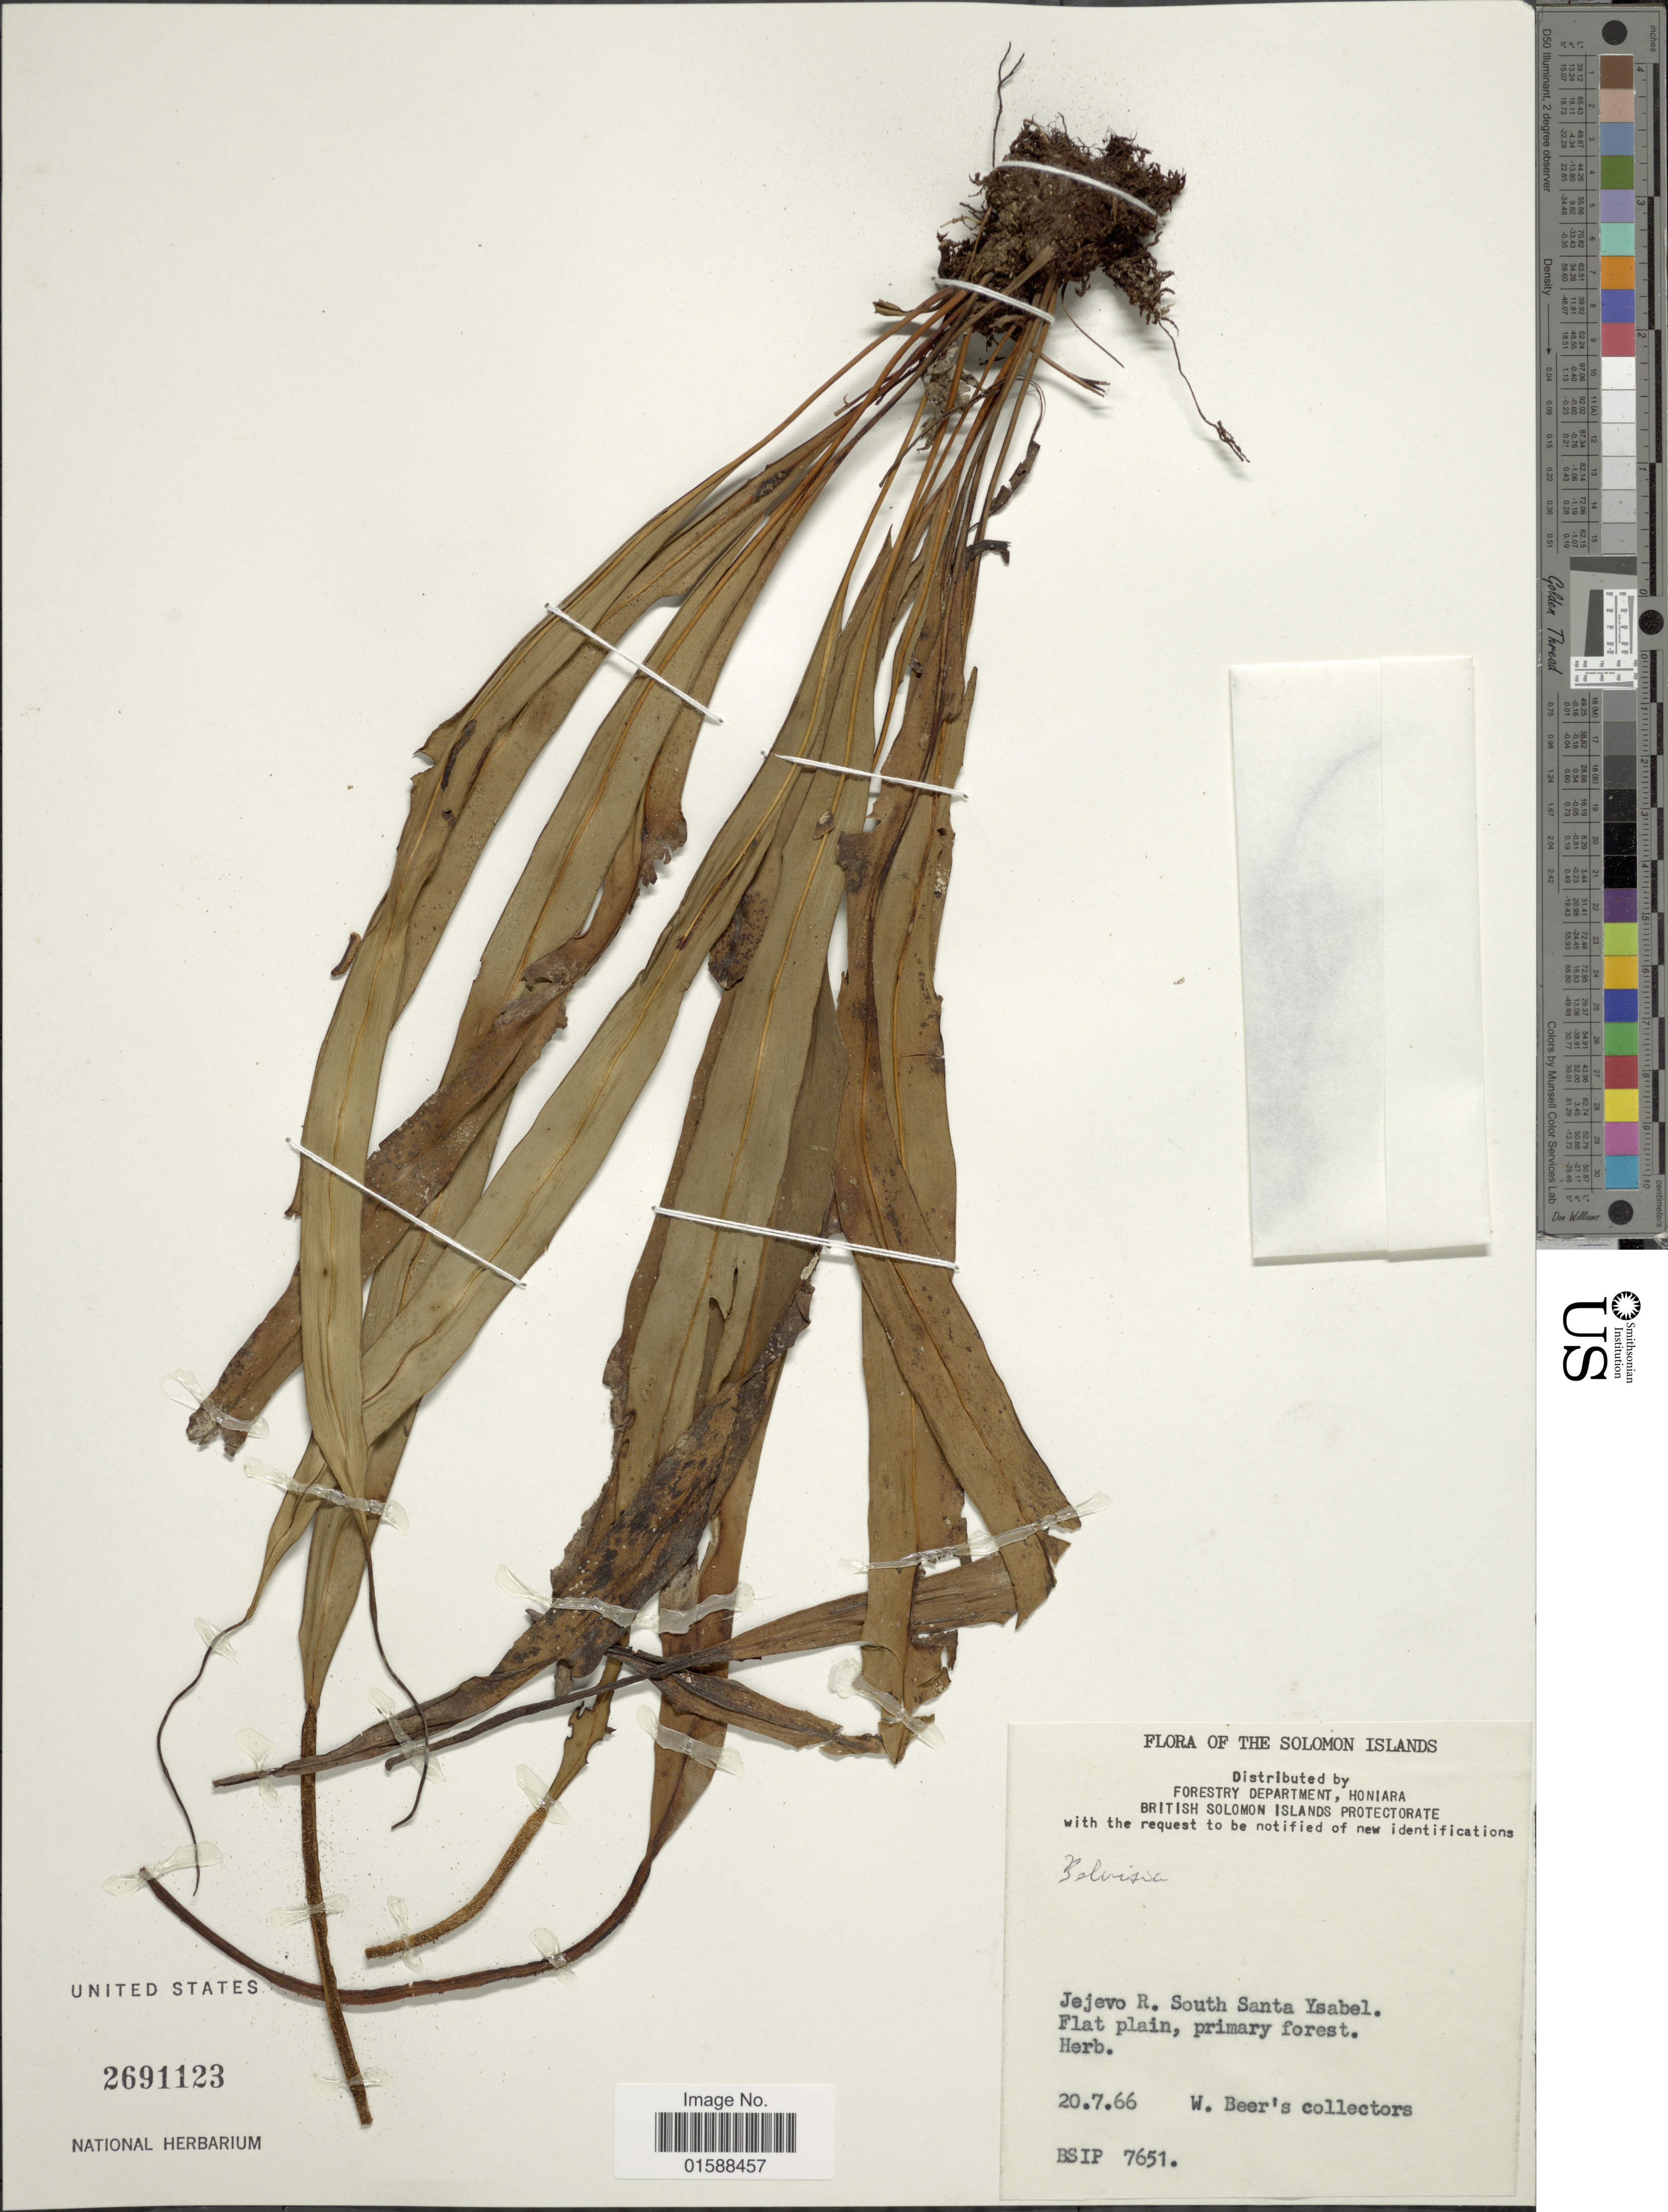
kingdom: Plantae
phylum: Tracheophyta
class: Polypodiopsida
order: Polypodiales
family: Polypodiaceae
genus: Lepisorus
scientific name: Lepisorus sp.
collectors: W. Beer's Collectors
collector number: BSIP 7651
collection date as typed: Transcribed d/m/y: 20/7/66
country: Solomon Islands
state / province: Solomon Islands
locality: Jejevo R. South Santa Ysabel. Flat plain, primary forest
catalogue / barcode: US 2691123